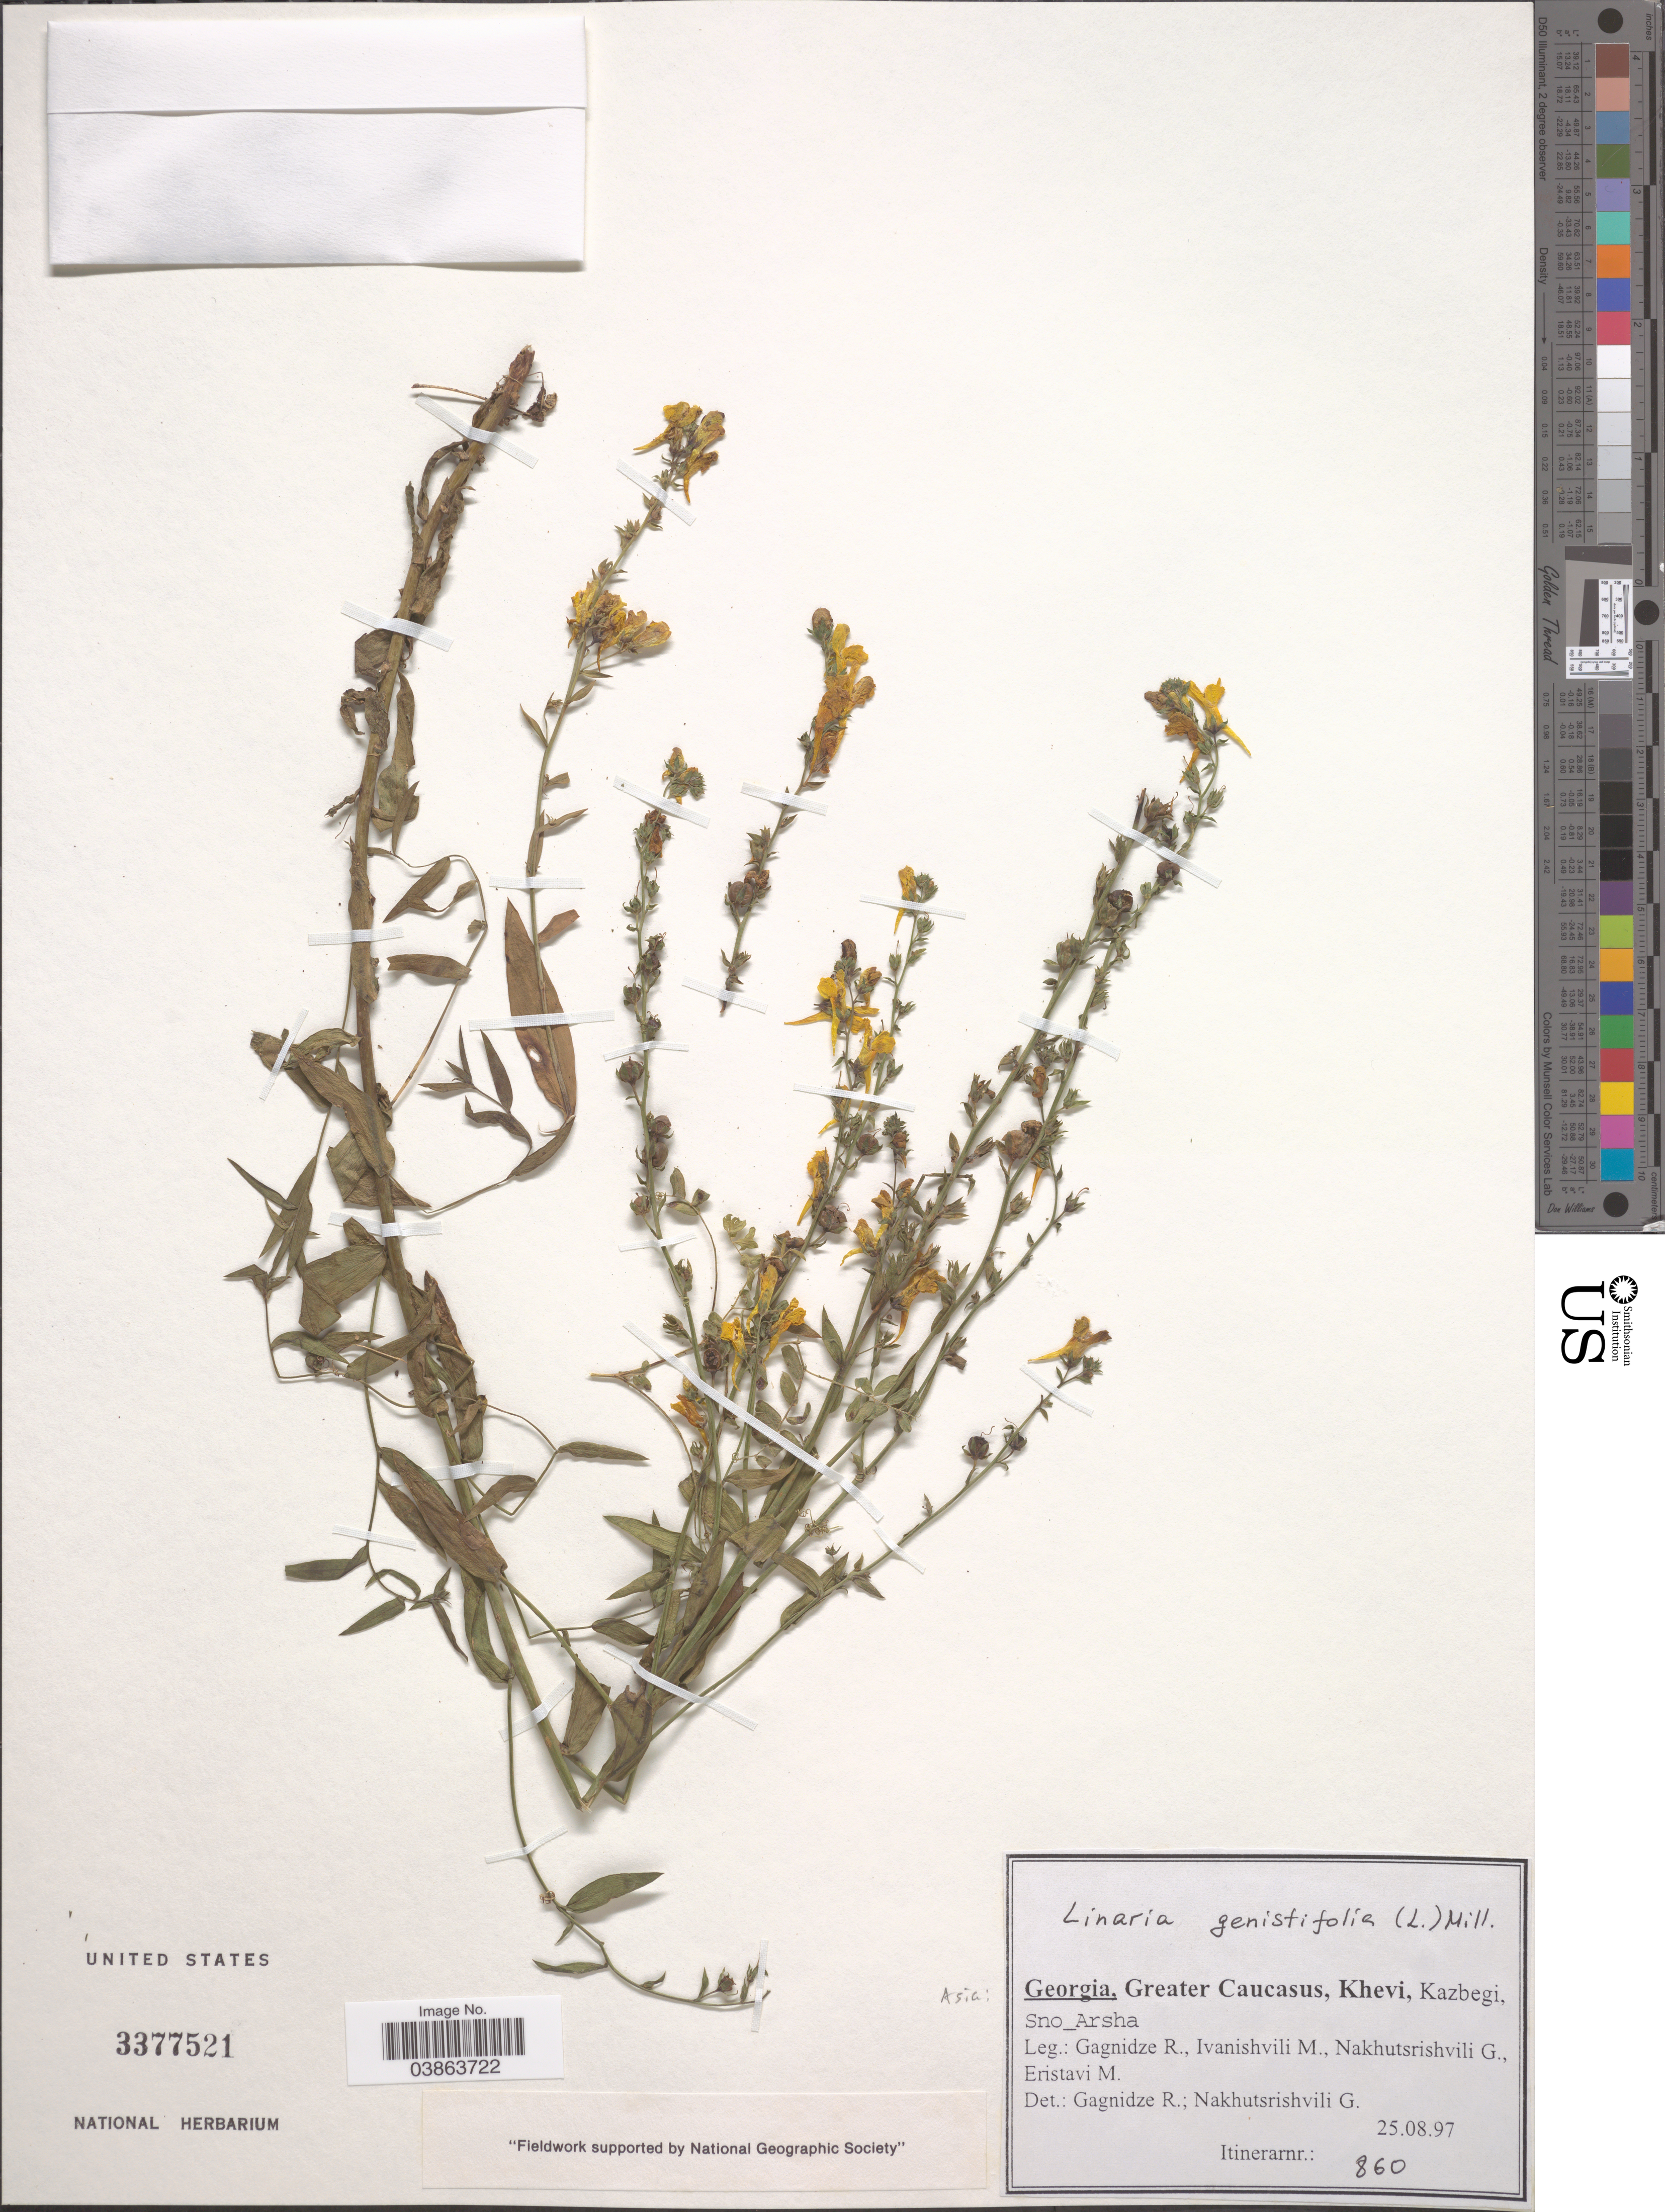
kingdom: Plantae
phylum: Tracheophyta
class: Magnoliopsida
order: Lamiales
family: Plantaginaceae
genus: Linaria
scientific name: Linaria genistifolia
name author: (L.) Mill.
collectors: R. Gagnidze, M. Ivanishvili, G. Nakhutsrishvili & M. Eristavi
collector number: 860 ?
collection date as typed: Transcribed d/m/y: 25/8/97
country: Georgia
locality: Greater Caucasus, Khevi, Kazbegi, Sno_Arsha.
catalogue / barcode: US 3377521